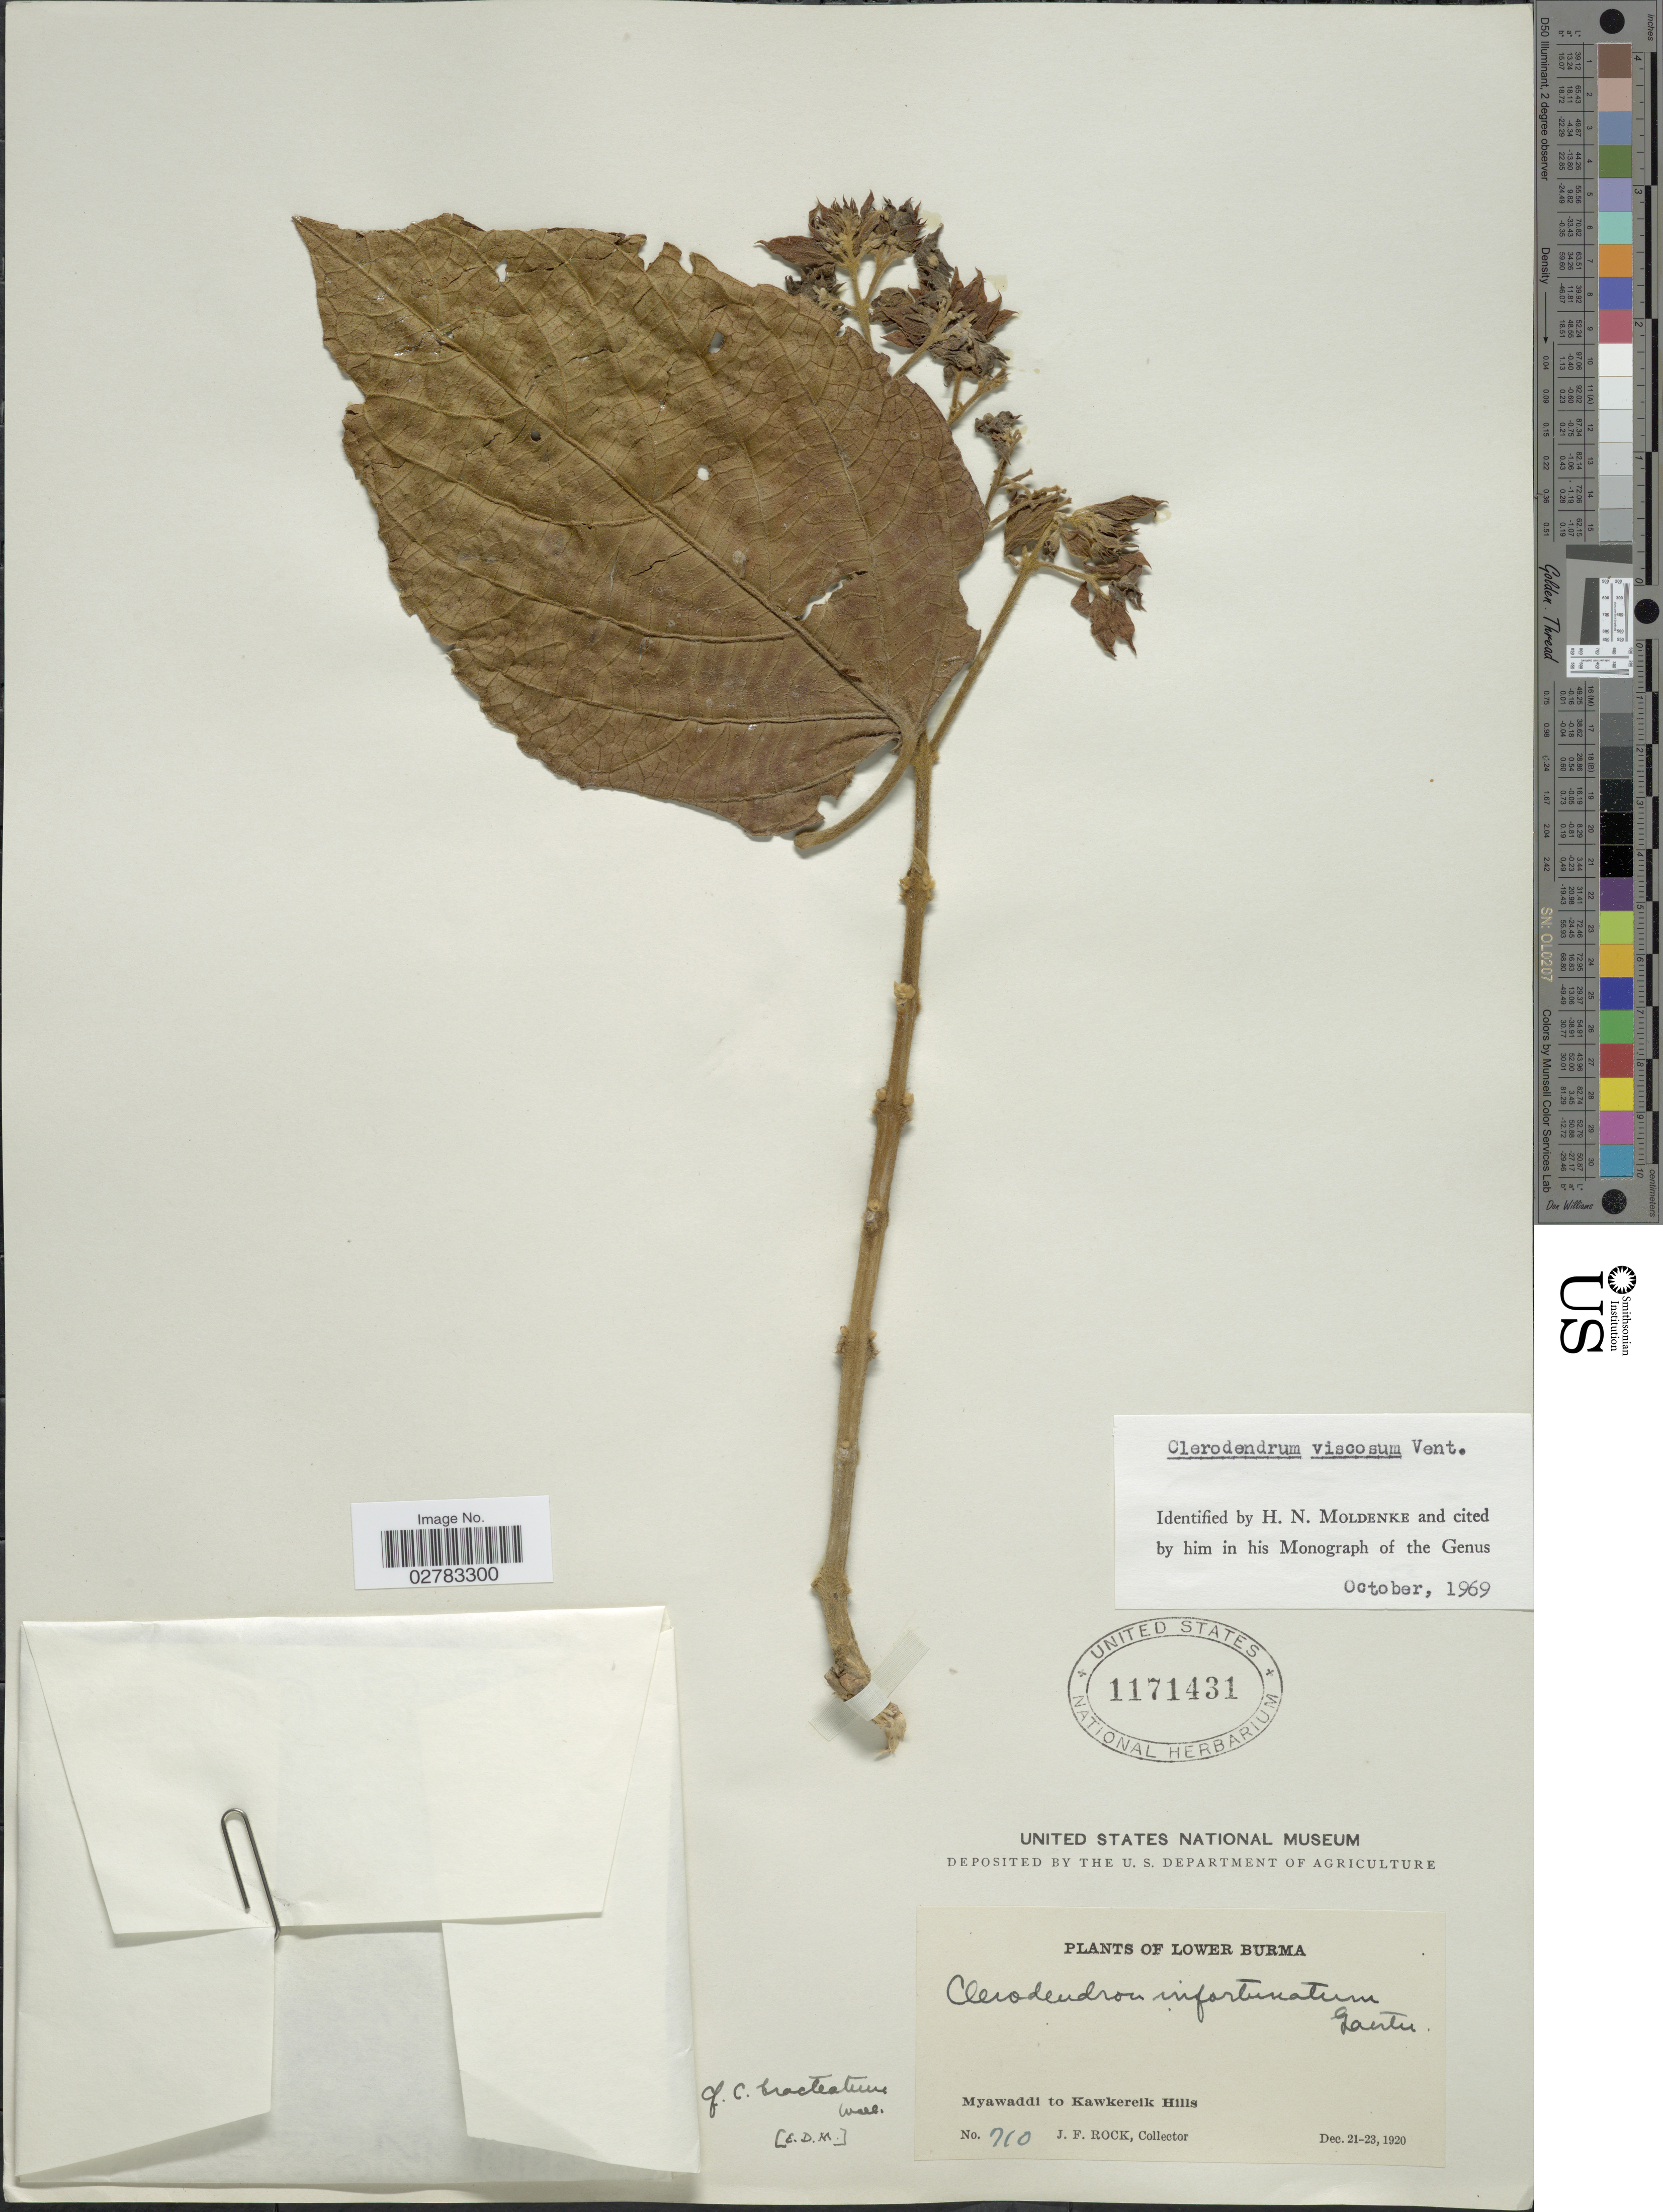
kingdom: Plantae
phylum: Tracheophyta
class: Magnoliopsida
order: Lamiales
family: Lamiaceae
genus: Clerodendrum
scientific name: Clerodendrum viscosum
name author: Vent.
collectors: J. Rock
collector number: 710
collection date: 1920-12-21/1920-12-23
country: Myanmar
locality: Lower Burma, Myawaddi to Kawkereik Hills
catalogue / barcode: US 1171431